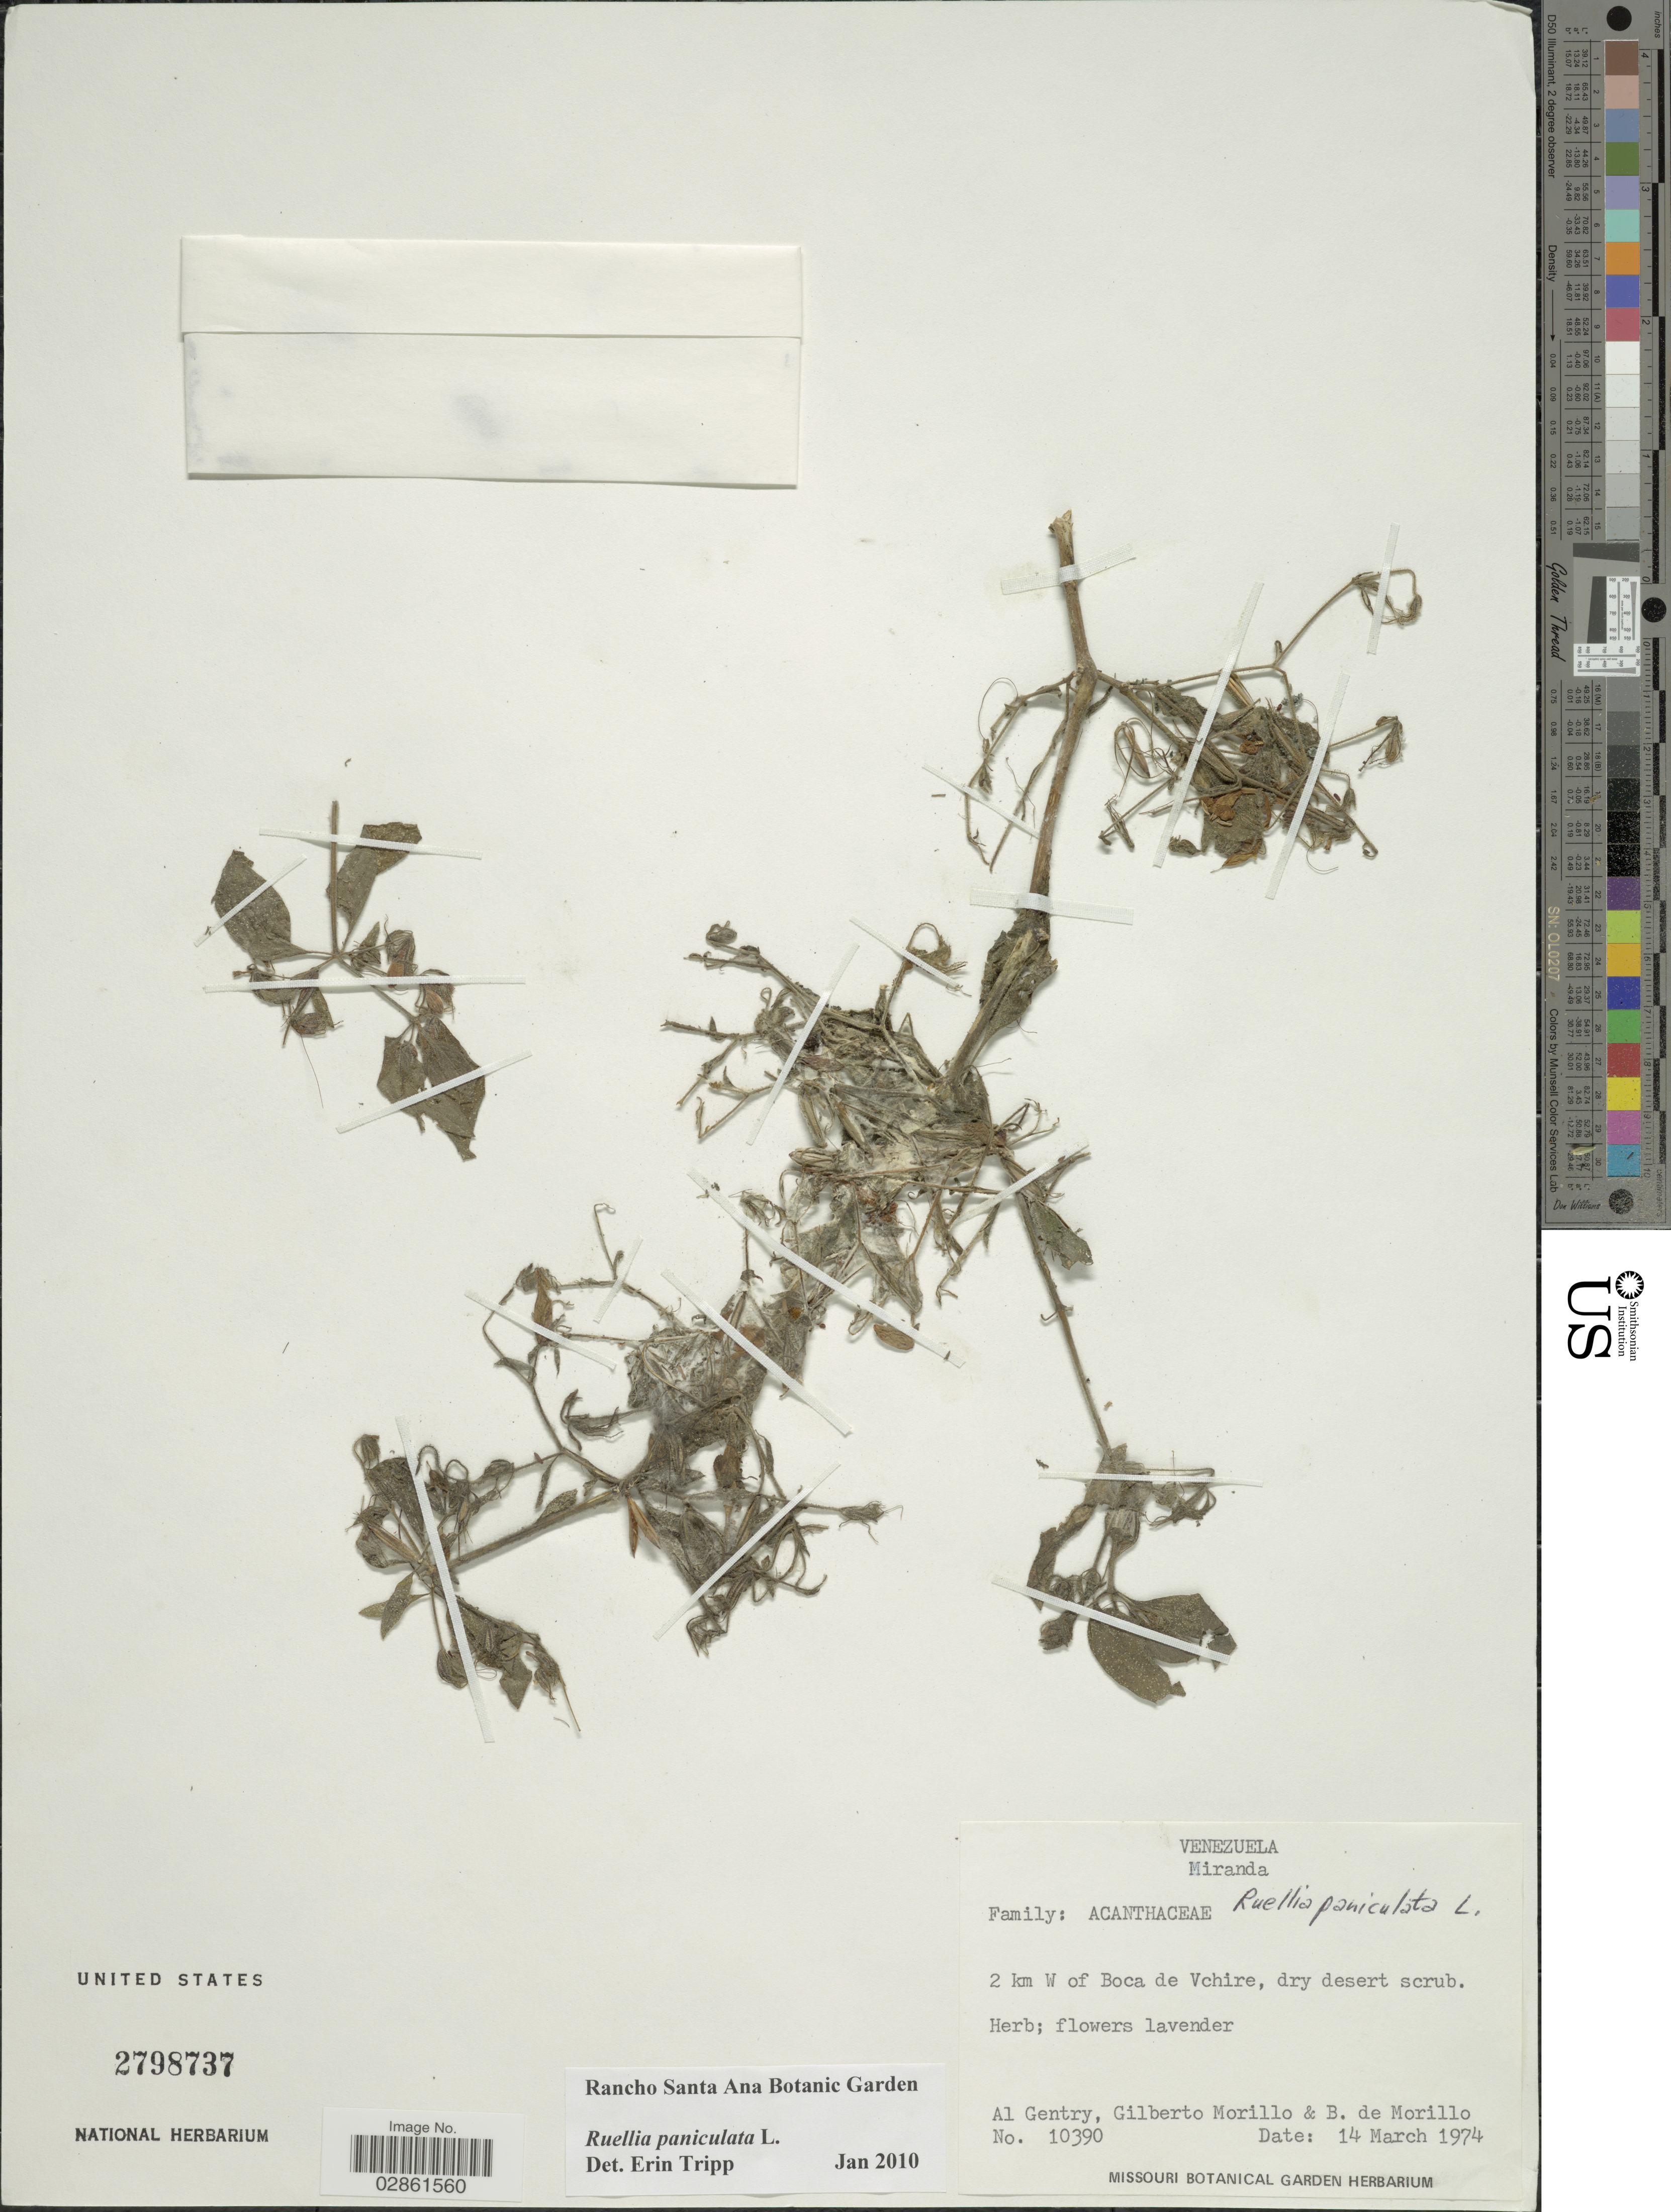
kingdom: Plantae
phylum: Tracheophyta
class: Magnoliopsida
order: Lamiales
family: Acanthaceae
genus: Ruellia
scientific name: Ruellia paniculata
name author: L.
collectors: A. H. Gentry, G. N. Morillo & B. Morillo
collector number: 10390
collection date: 1974-03-14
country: Venezuela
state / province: Miranda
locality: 2 km W of Boca de Vchire.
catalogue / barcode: US 2798737